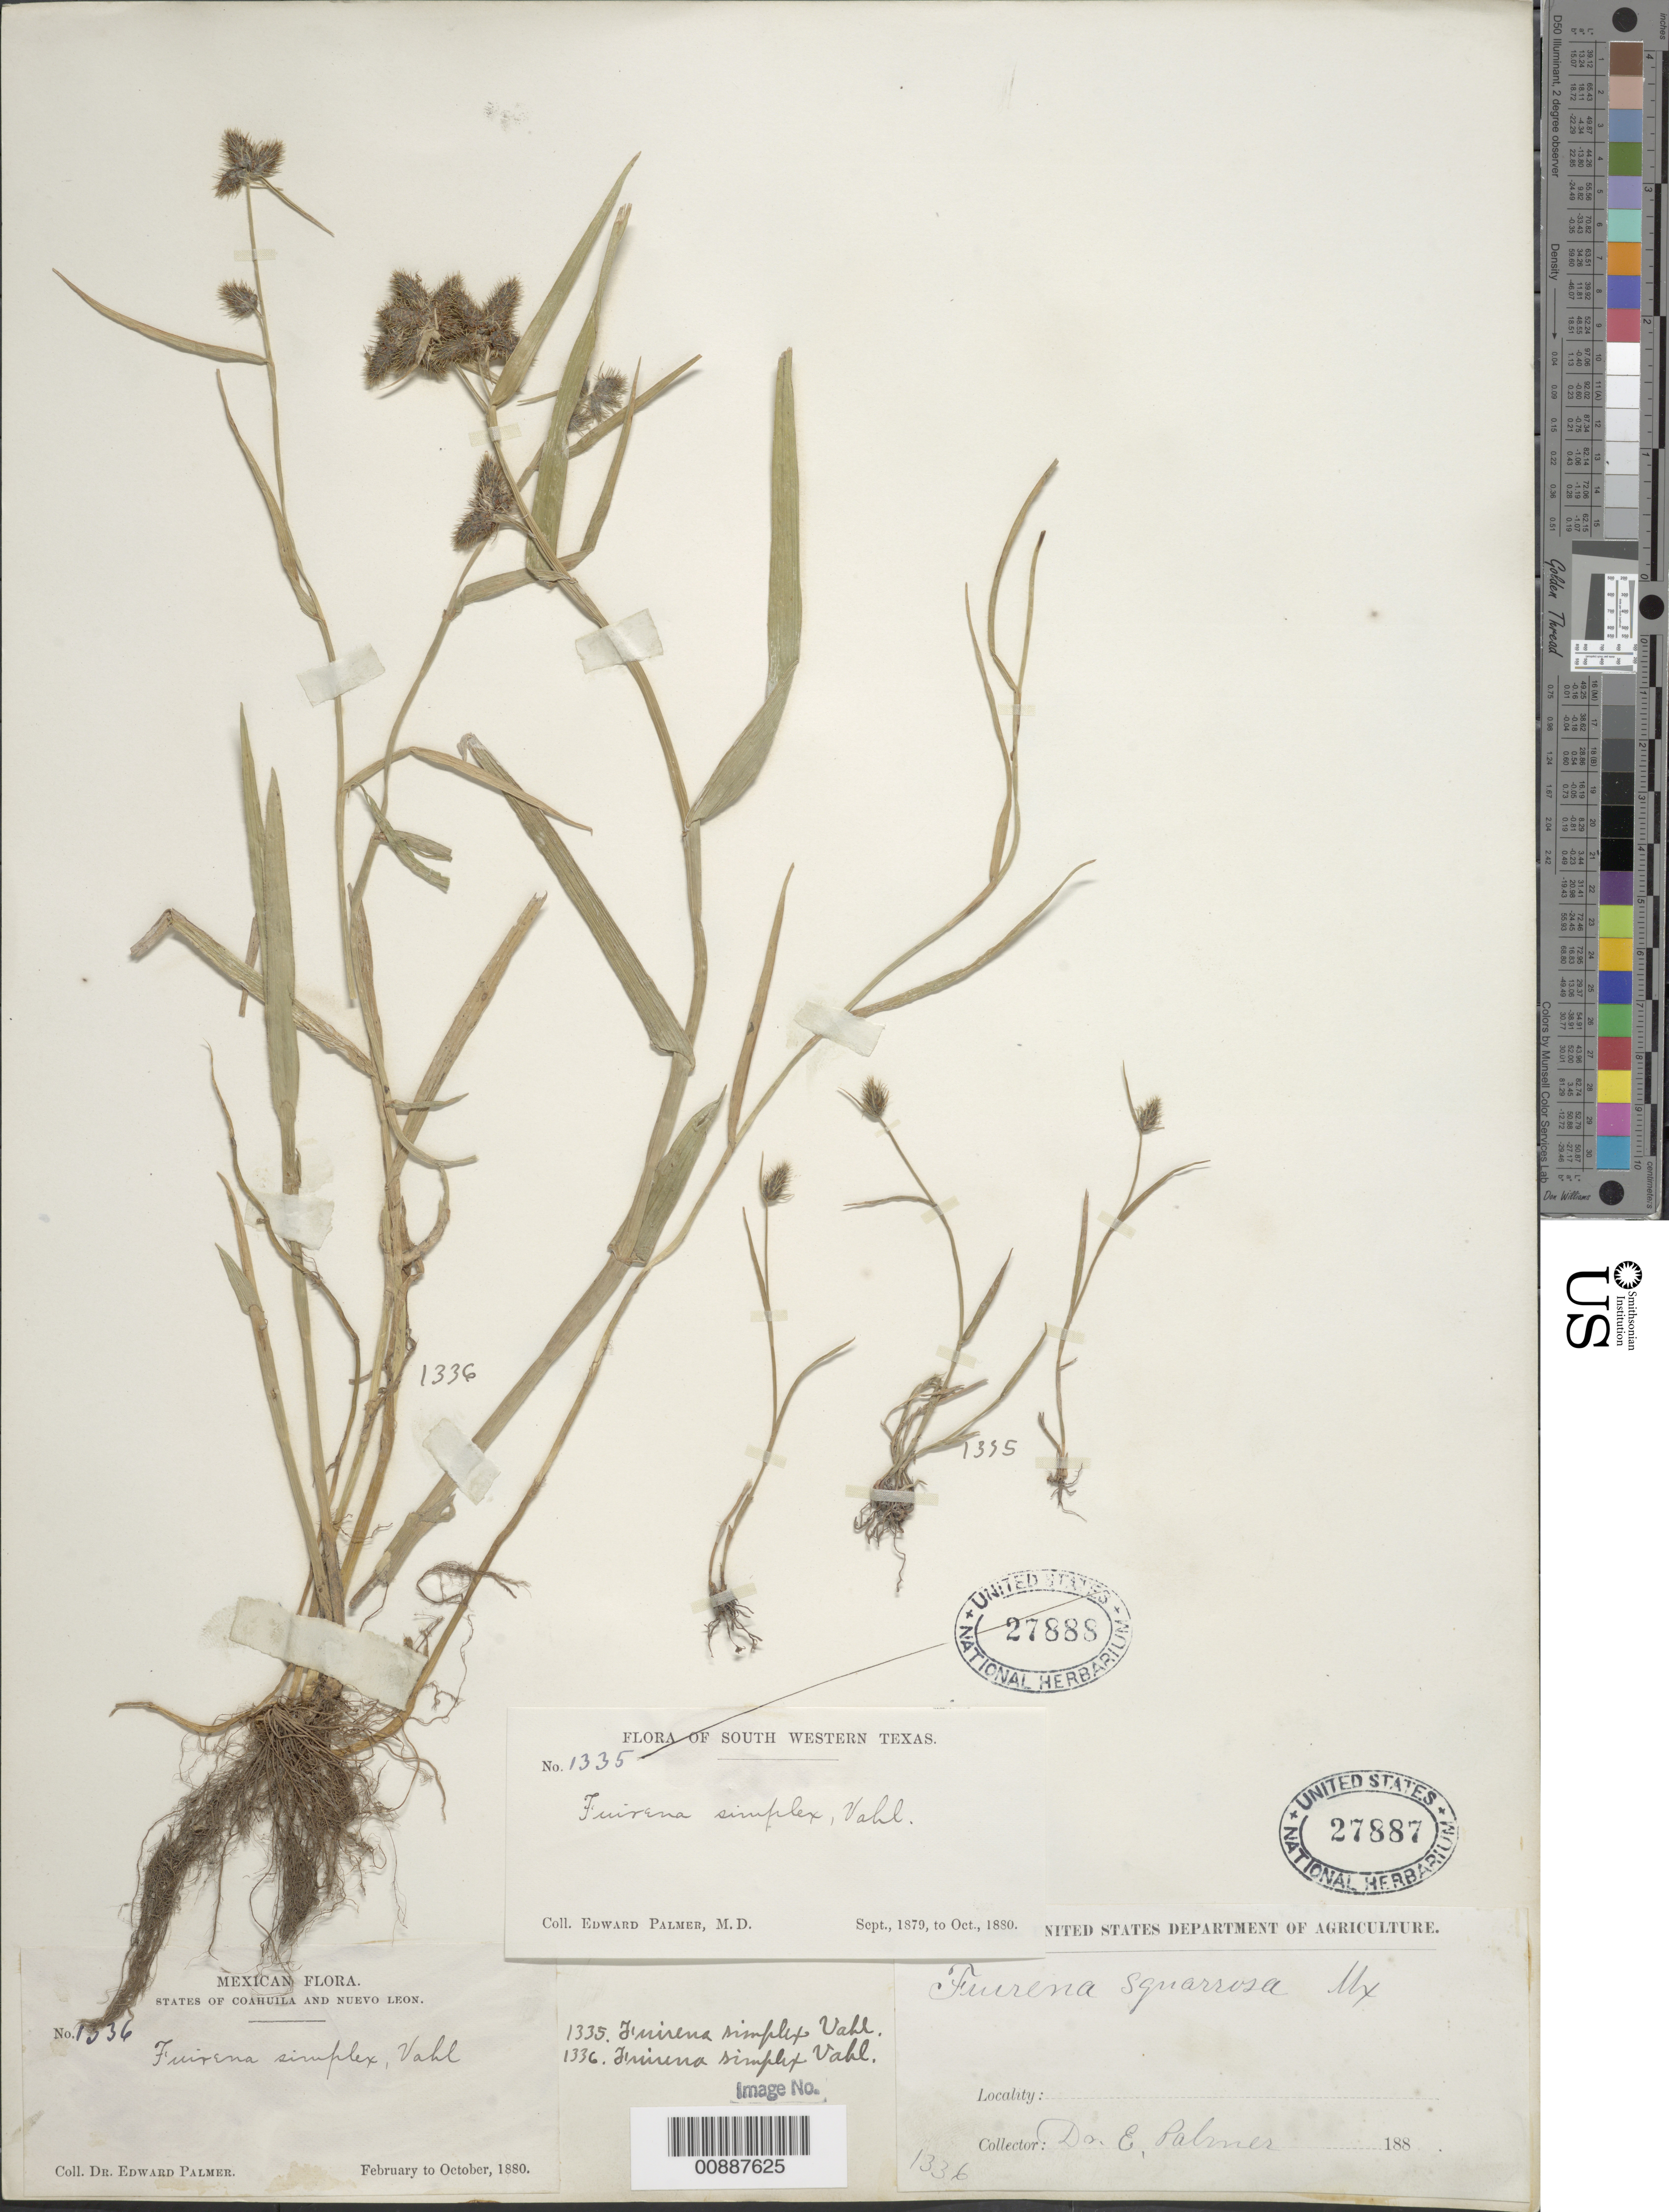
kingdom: Plantae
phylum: Tracheophyta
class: Liliopsida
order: Poales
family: Cyperaceae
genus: Fuirena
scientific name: Fuirena simplex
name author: Vahl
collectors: E. Palmer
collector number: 1335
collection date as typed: Sep 1879 to -- Oct 1880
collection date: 1879-09/1880-10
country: United States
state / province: Texas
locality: South Western Texas.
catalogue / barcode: US 27888-2